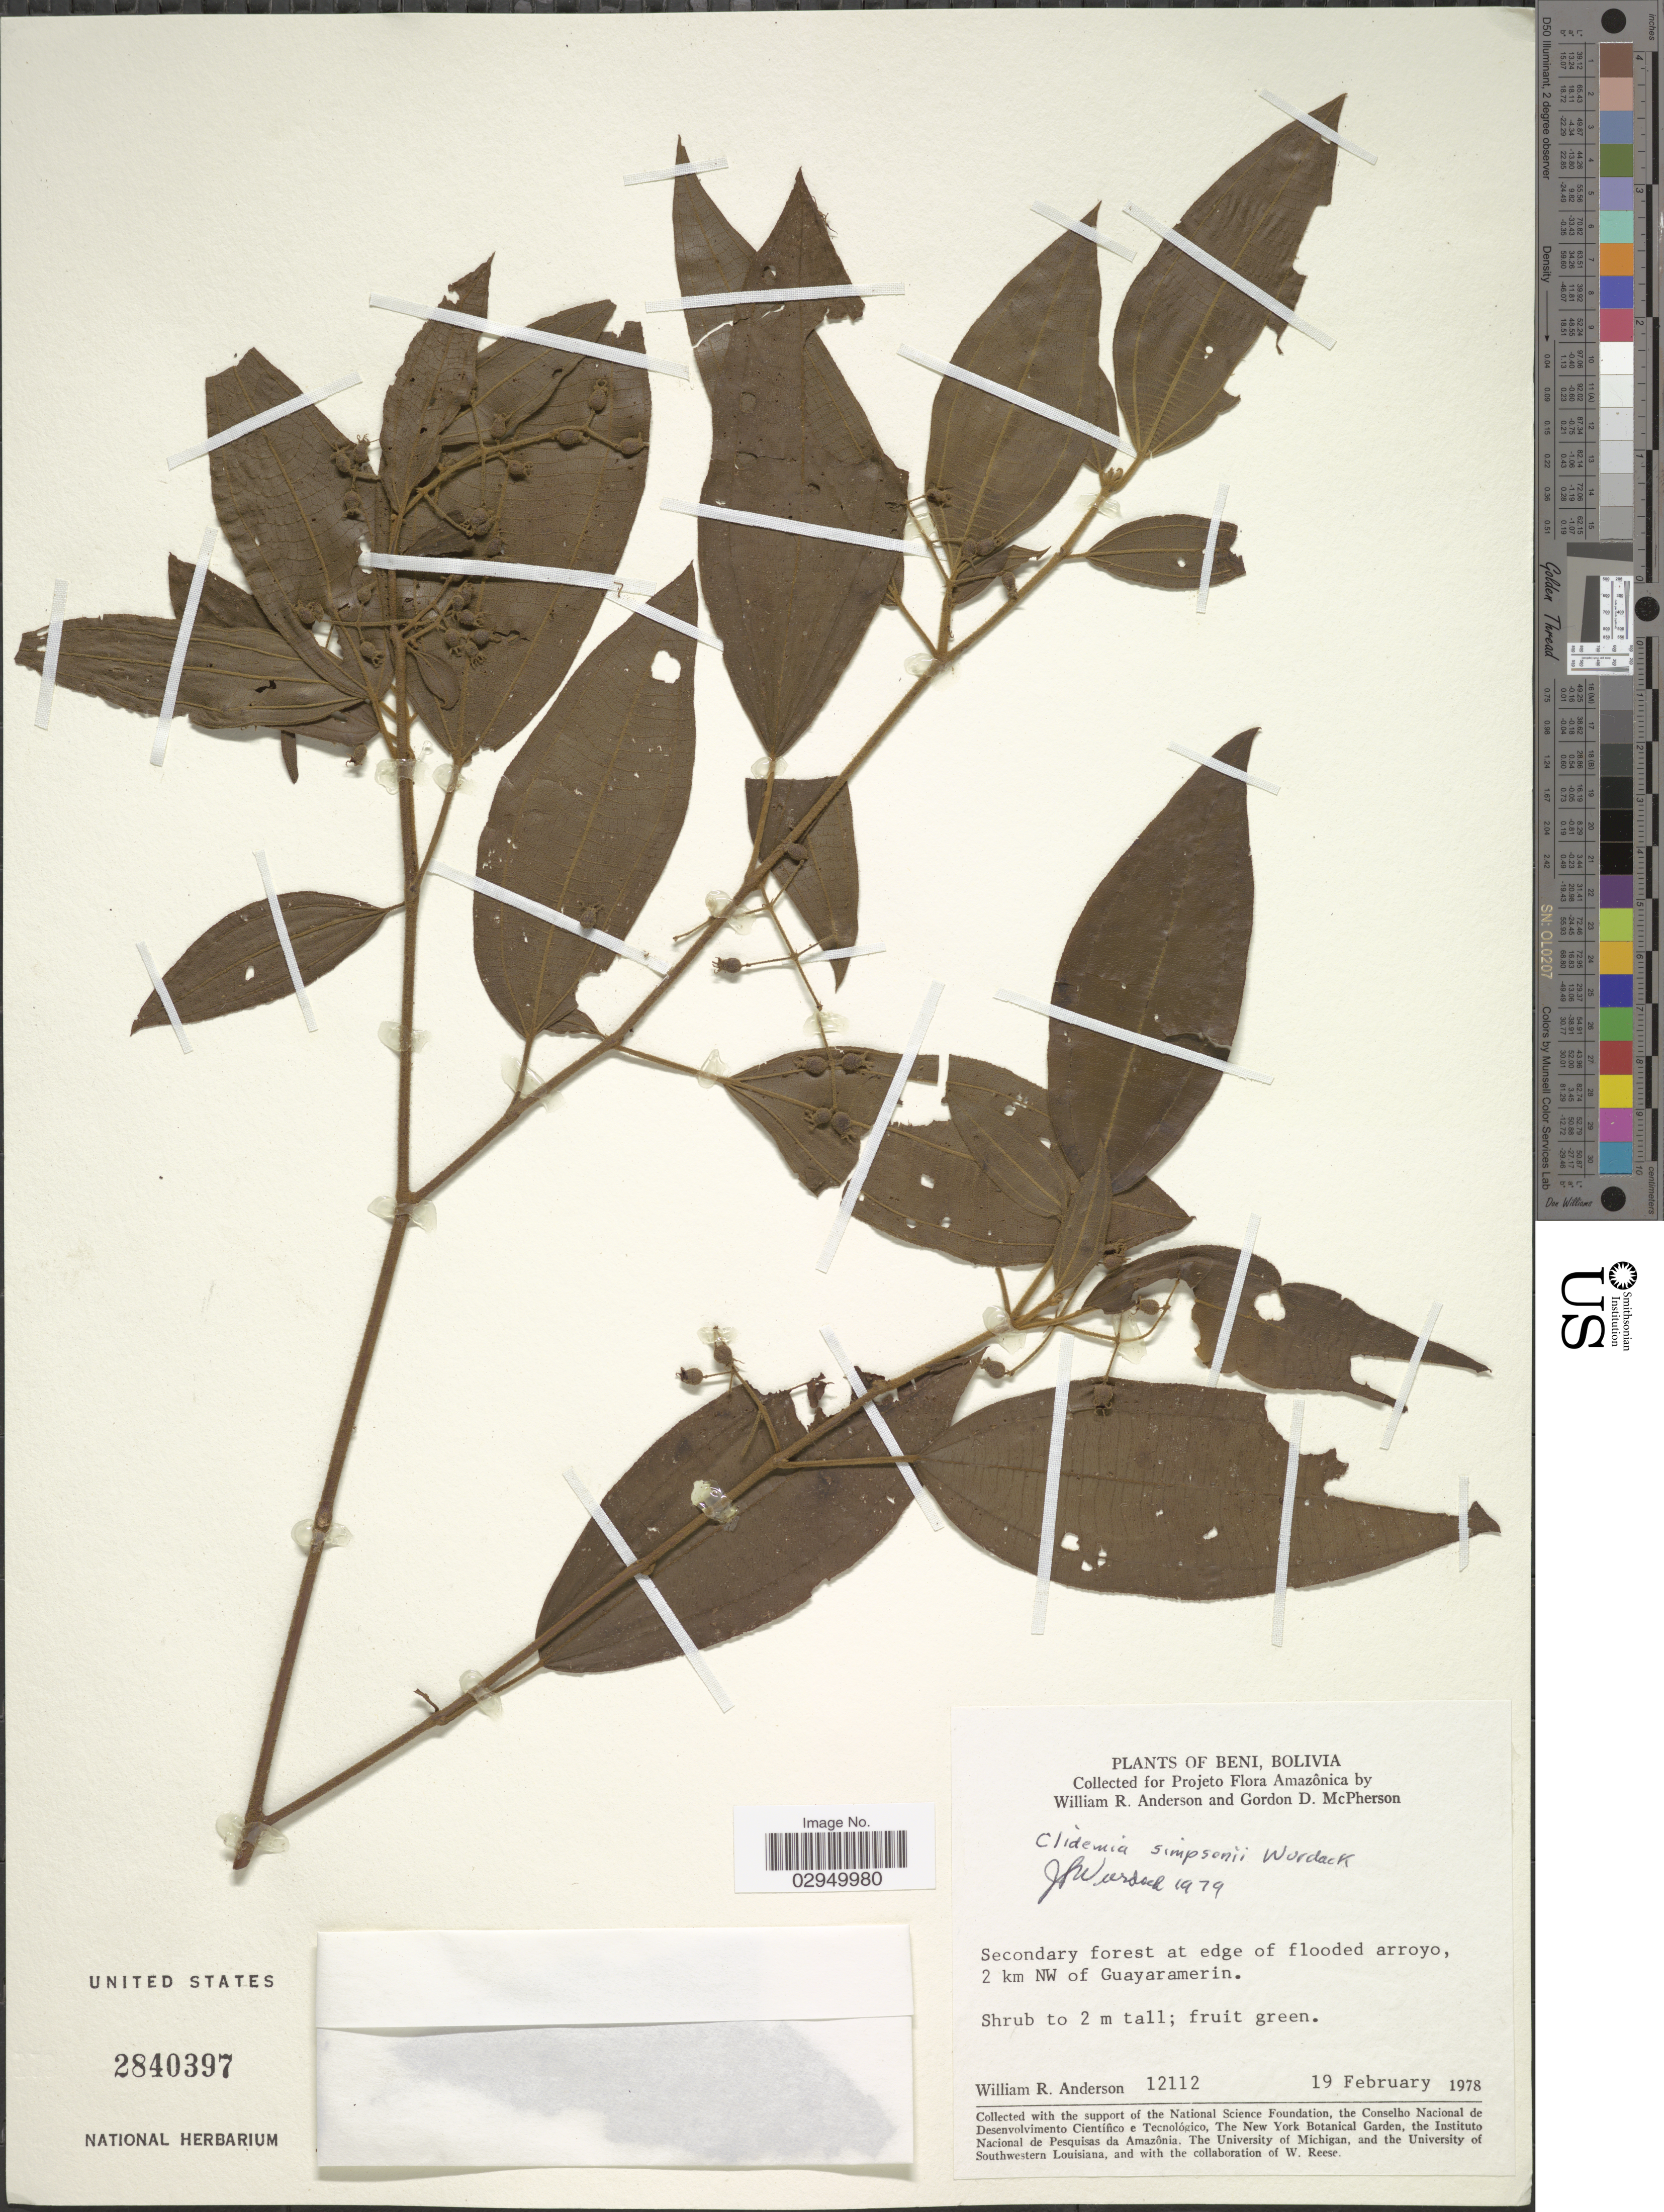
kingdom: Plantae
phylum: Tracheophyta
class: Magnoliopsida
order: Myrtales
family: Melastomataceae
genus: Clidemia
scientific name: Clidemia simpsonii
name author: Wurdack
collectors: W. R. Anderson & G. D. McPherson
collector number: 12112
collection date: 1978-02-19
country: Bolivia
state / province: Beni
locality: Secondary forest at edge of flooded arroyo, 2 km NW of Guayaramerin.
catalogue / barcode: US 2840397